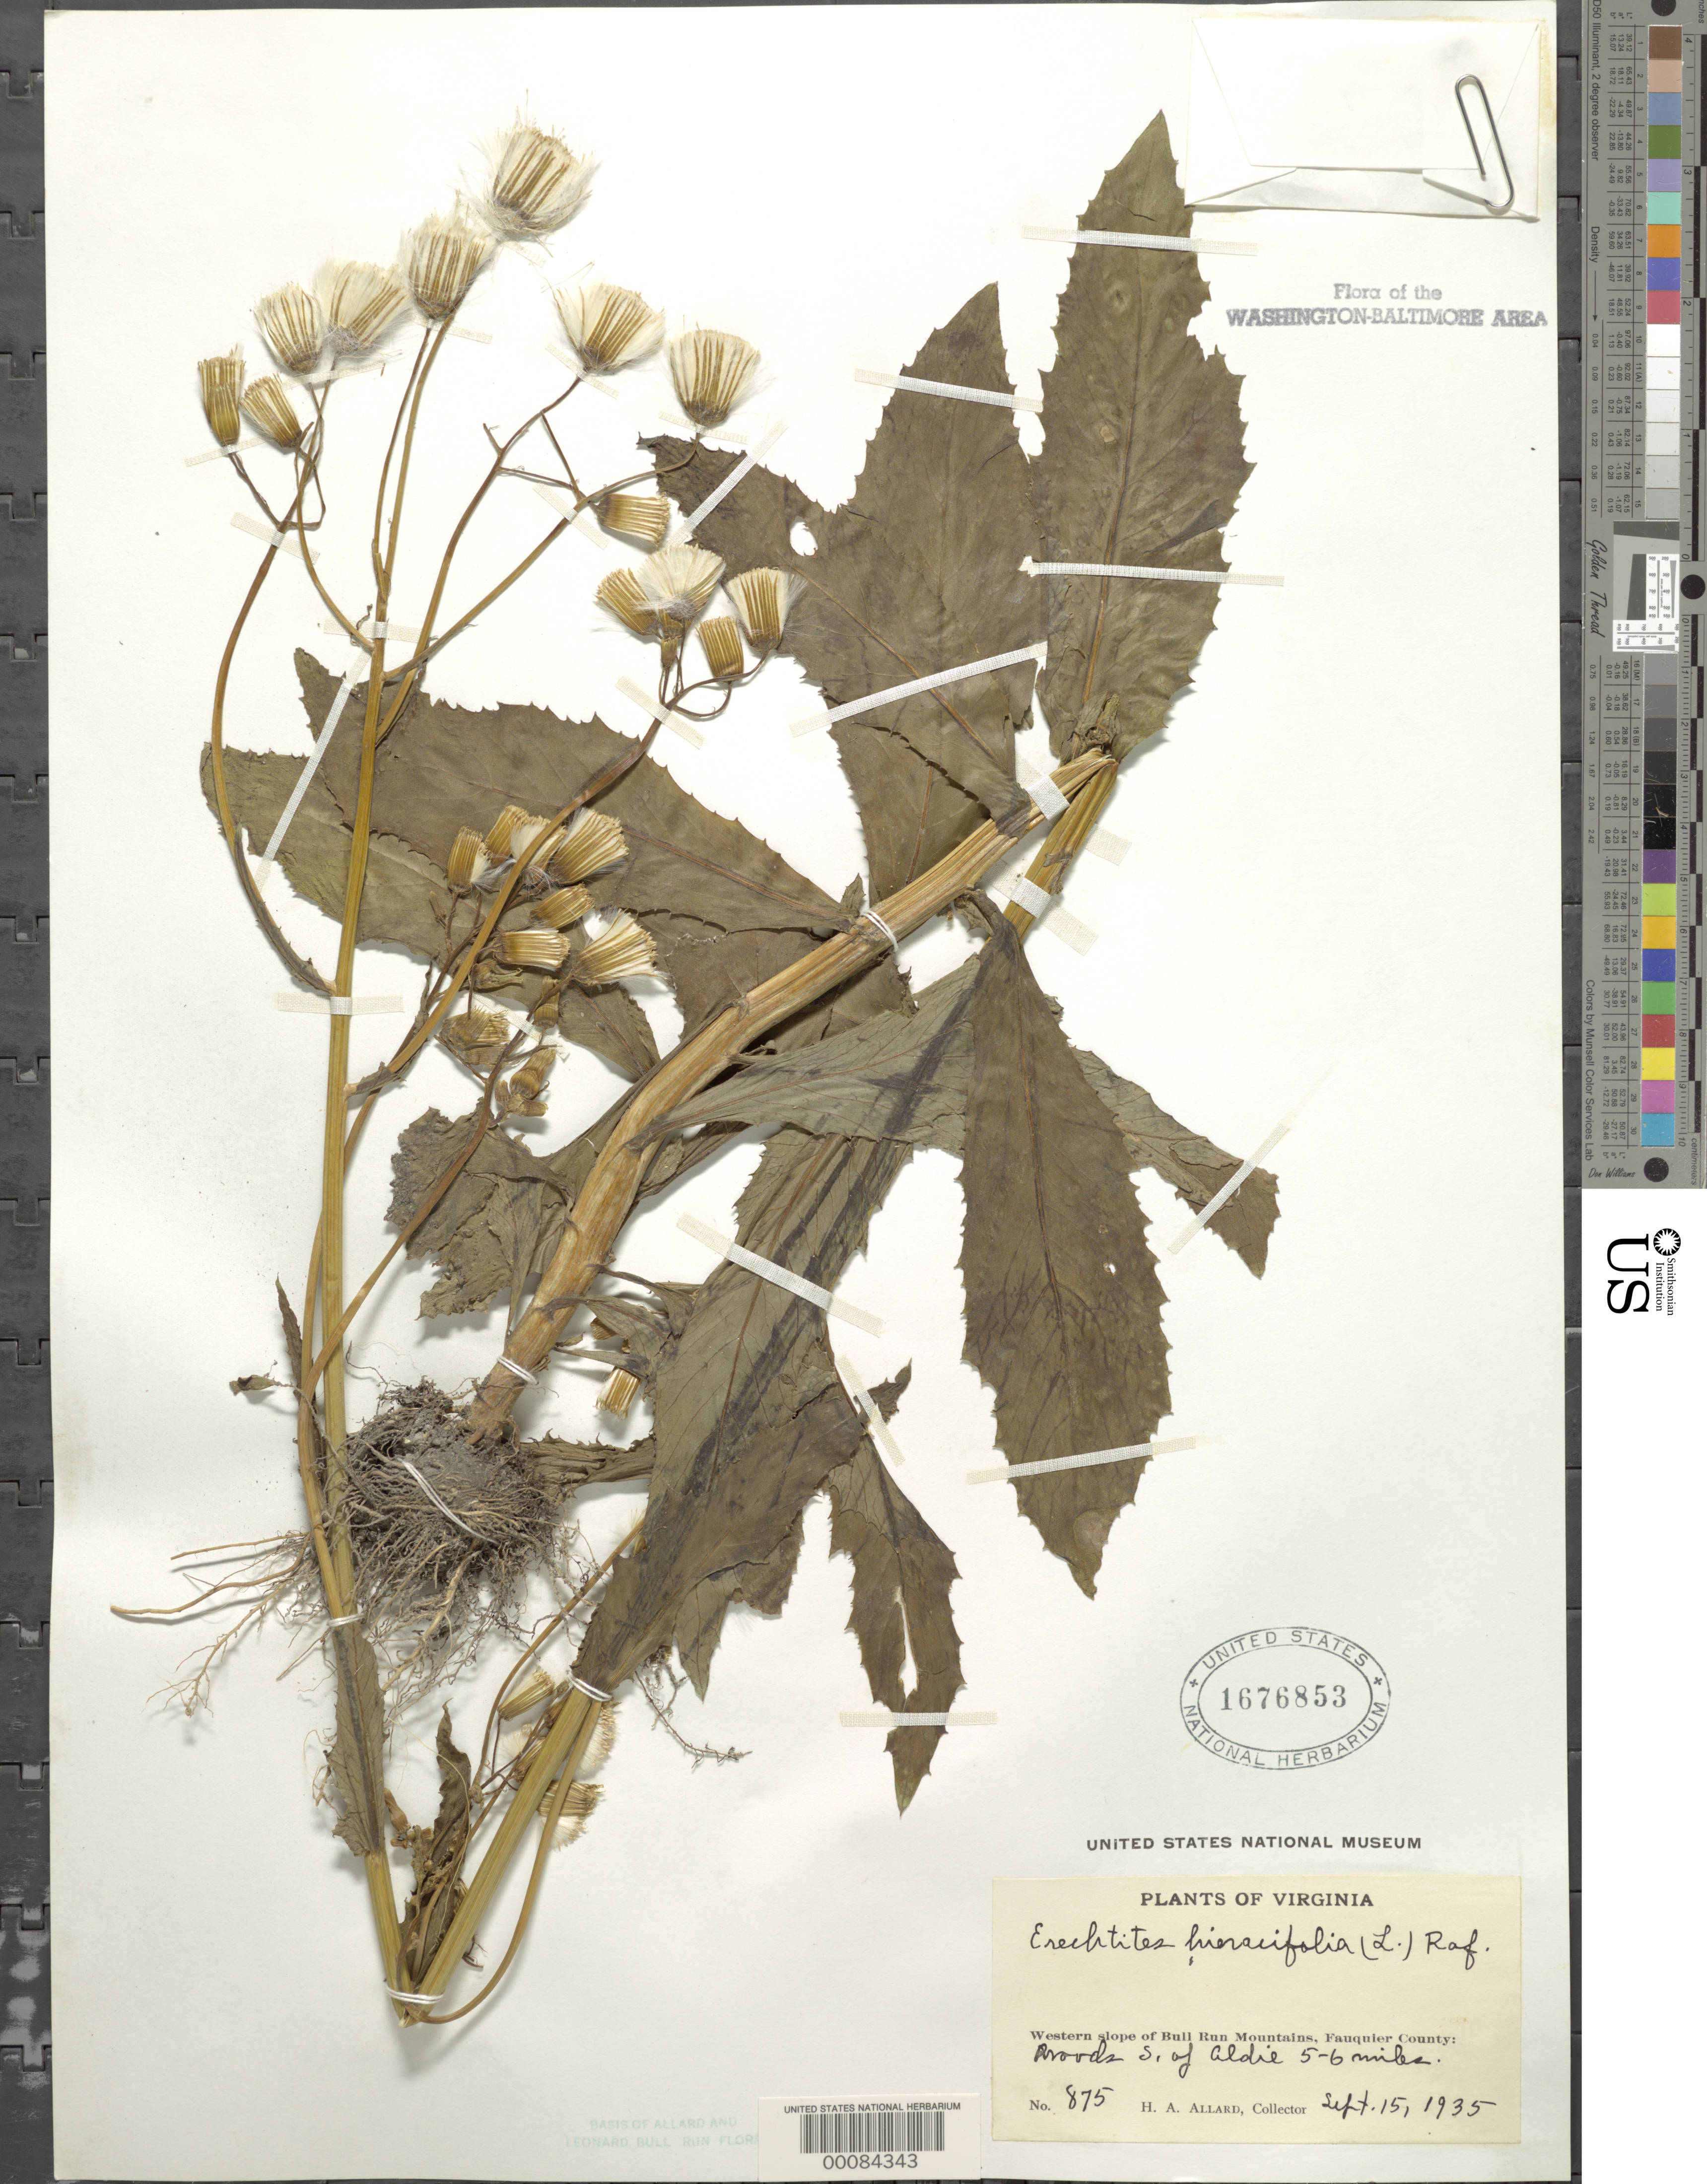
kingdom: Plantae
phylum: Tracheophyta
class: Magnoliopsida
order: Asterales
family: Asteraceae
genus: Erechtites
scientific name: Erechtites hieraciifolius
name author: (L.) Raf. ex DC.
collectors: H. A. Allard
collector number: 875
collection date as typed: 15 Sep 1935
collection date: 1935-09-15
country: United States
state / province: Virginia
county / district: Fauquier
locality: South of Aldie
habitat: Woods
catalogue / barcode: US 1676853